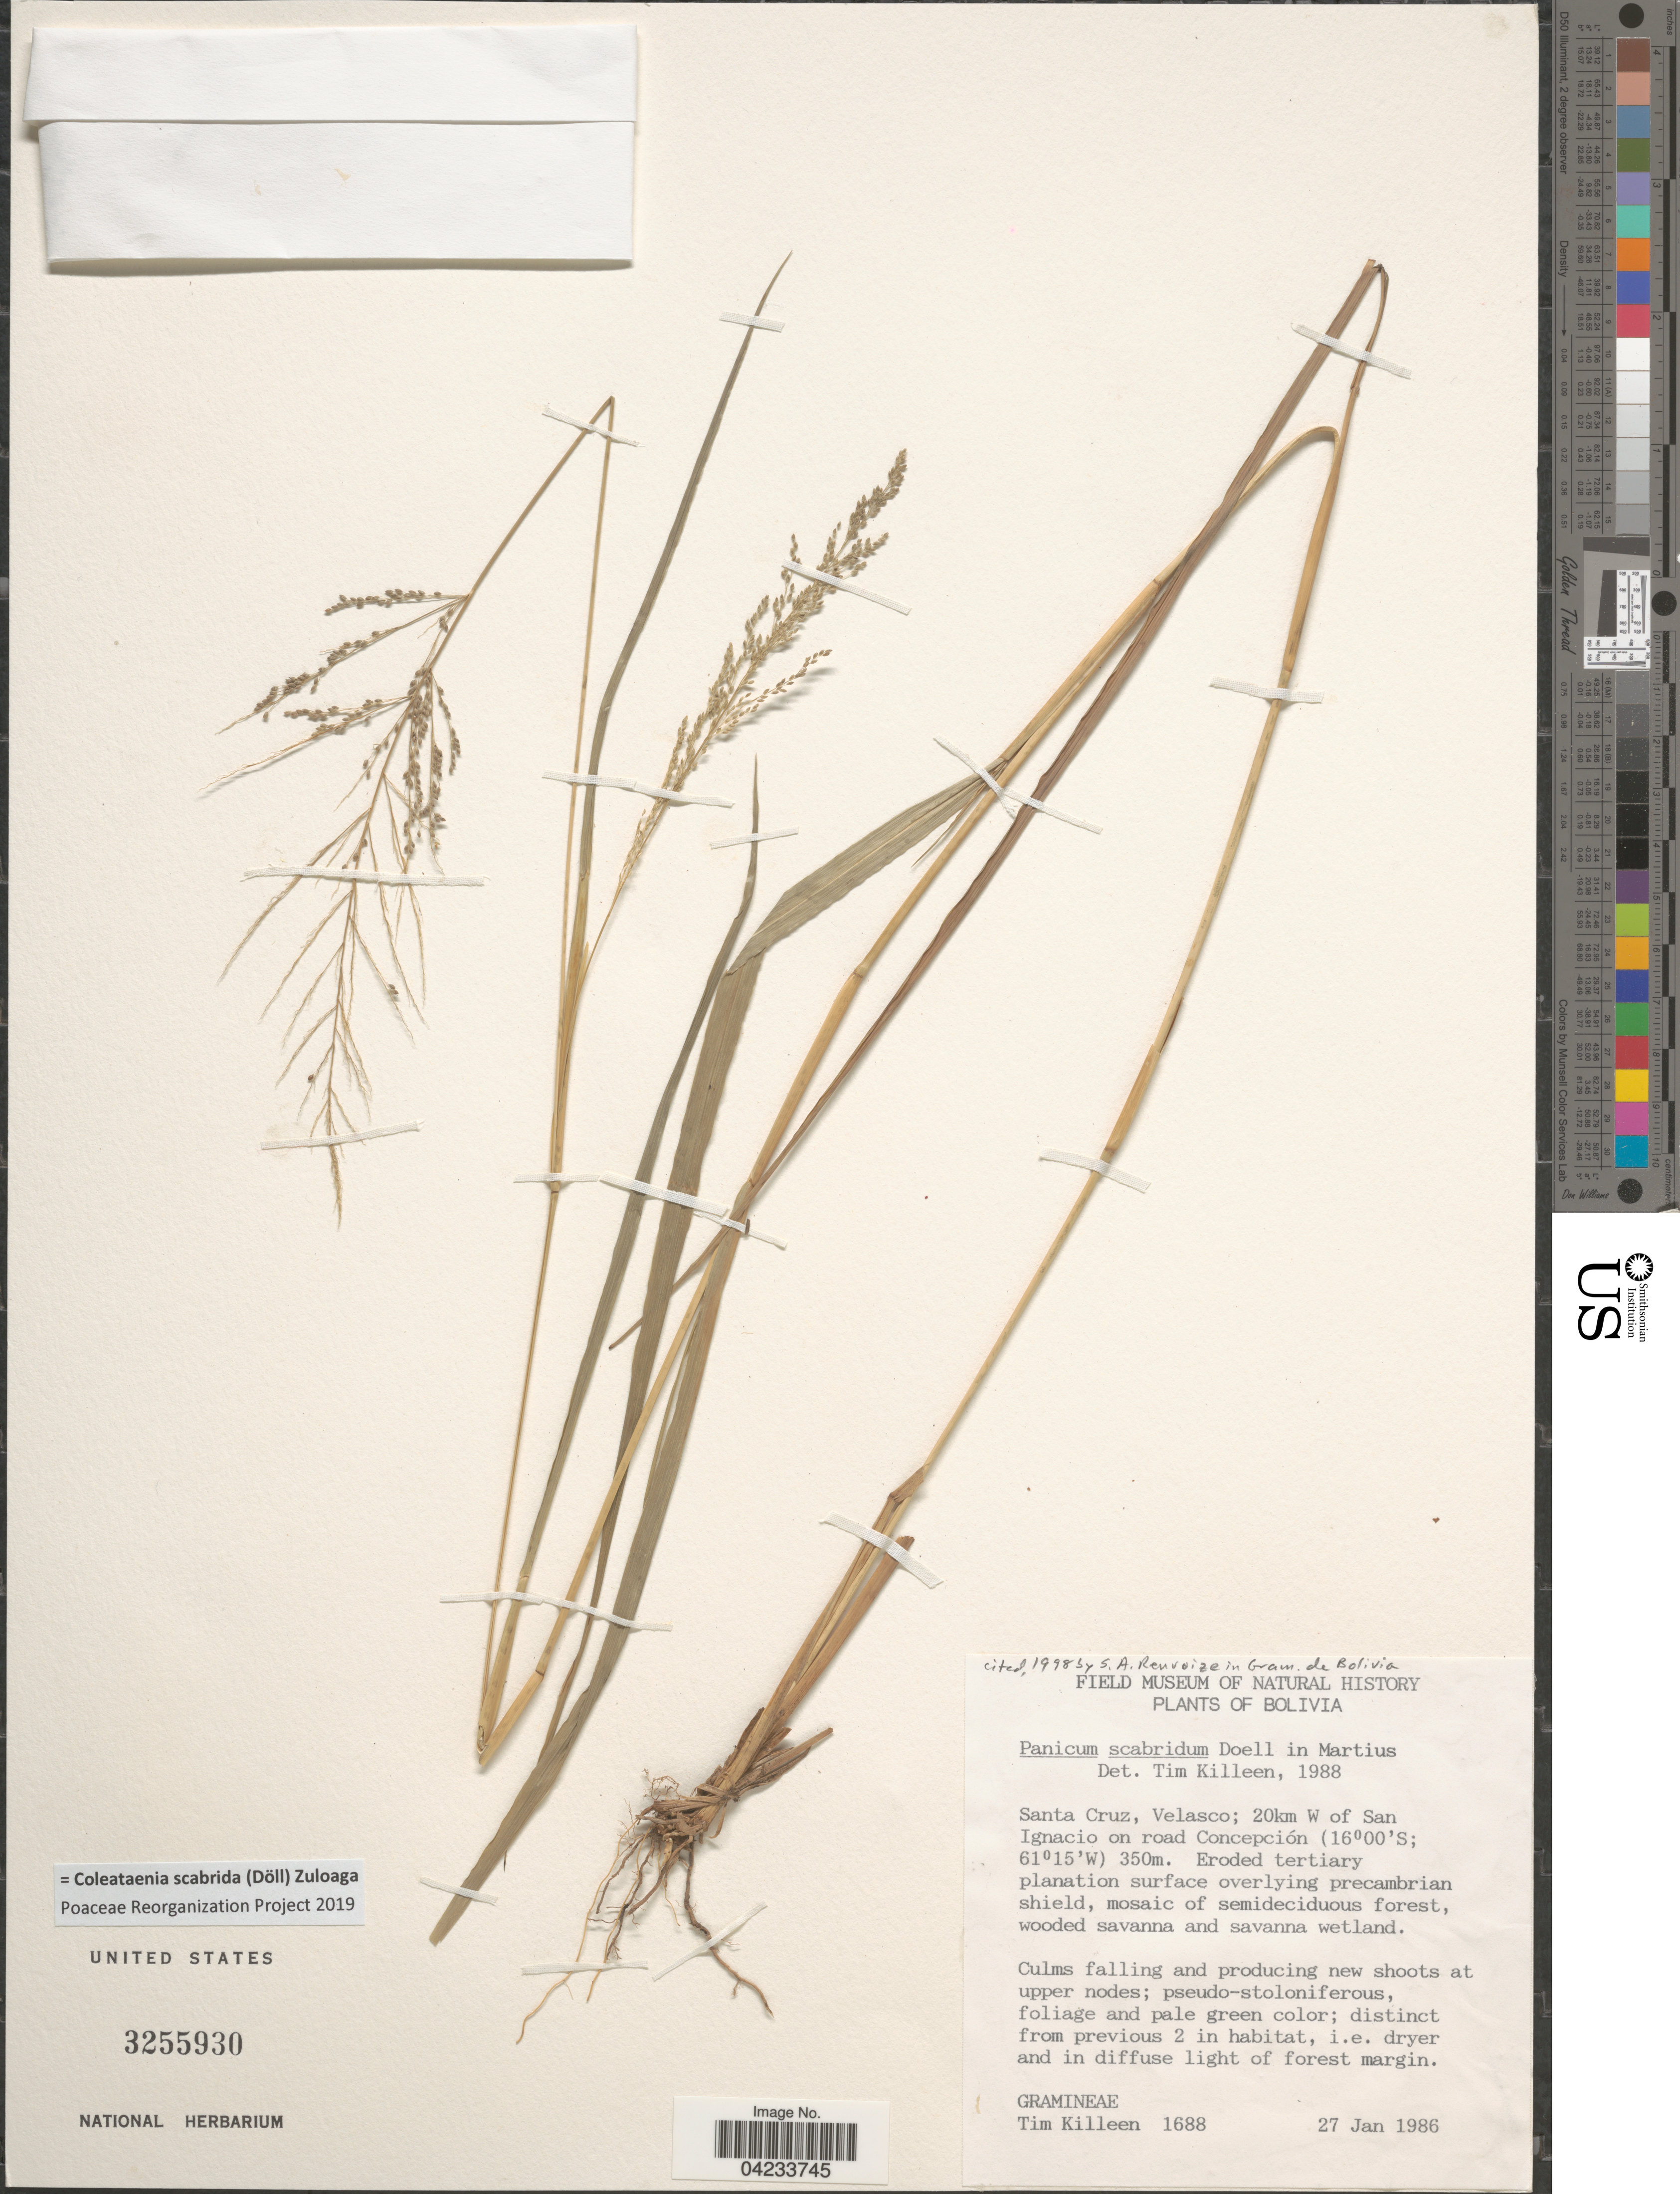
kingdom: Plantae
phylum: Tracheophyta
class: Liliopsida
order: Poales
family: Poaceae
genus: Coleataenia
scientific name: Coleataenia scabrida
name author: (Döll) Zuloaga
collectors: T. J. Killeen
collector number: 1688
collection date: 1986-01-27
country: Bolivia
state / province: Santa Cruz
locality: Santa Cruz, Velasco; 20km W of San Ignacio on road Concepción.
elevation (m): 350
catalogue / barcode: US 3255930